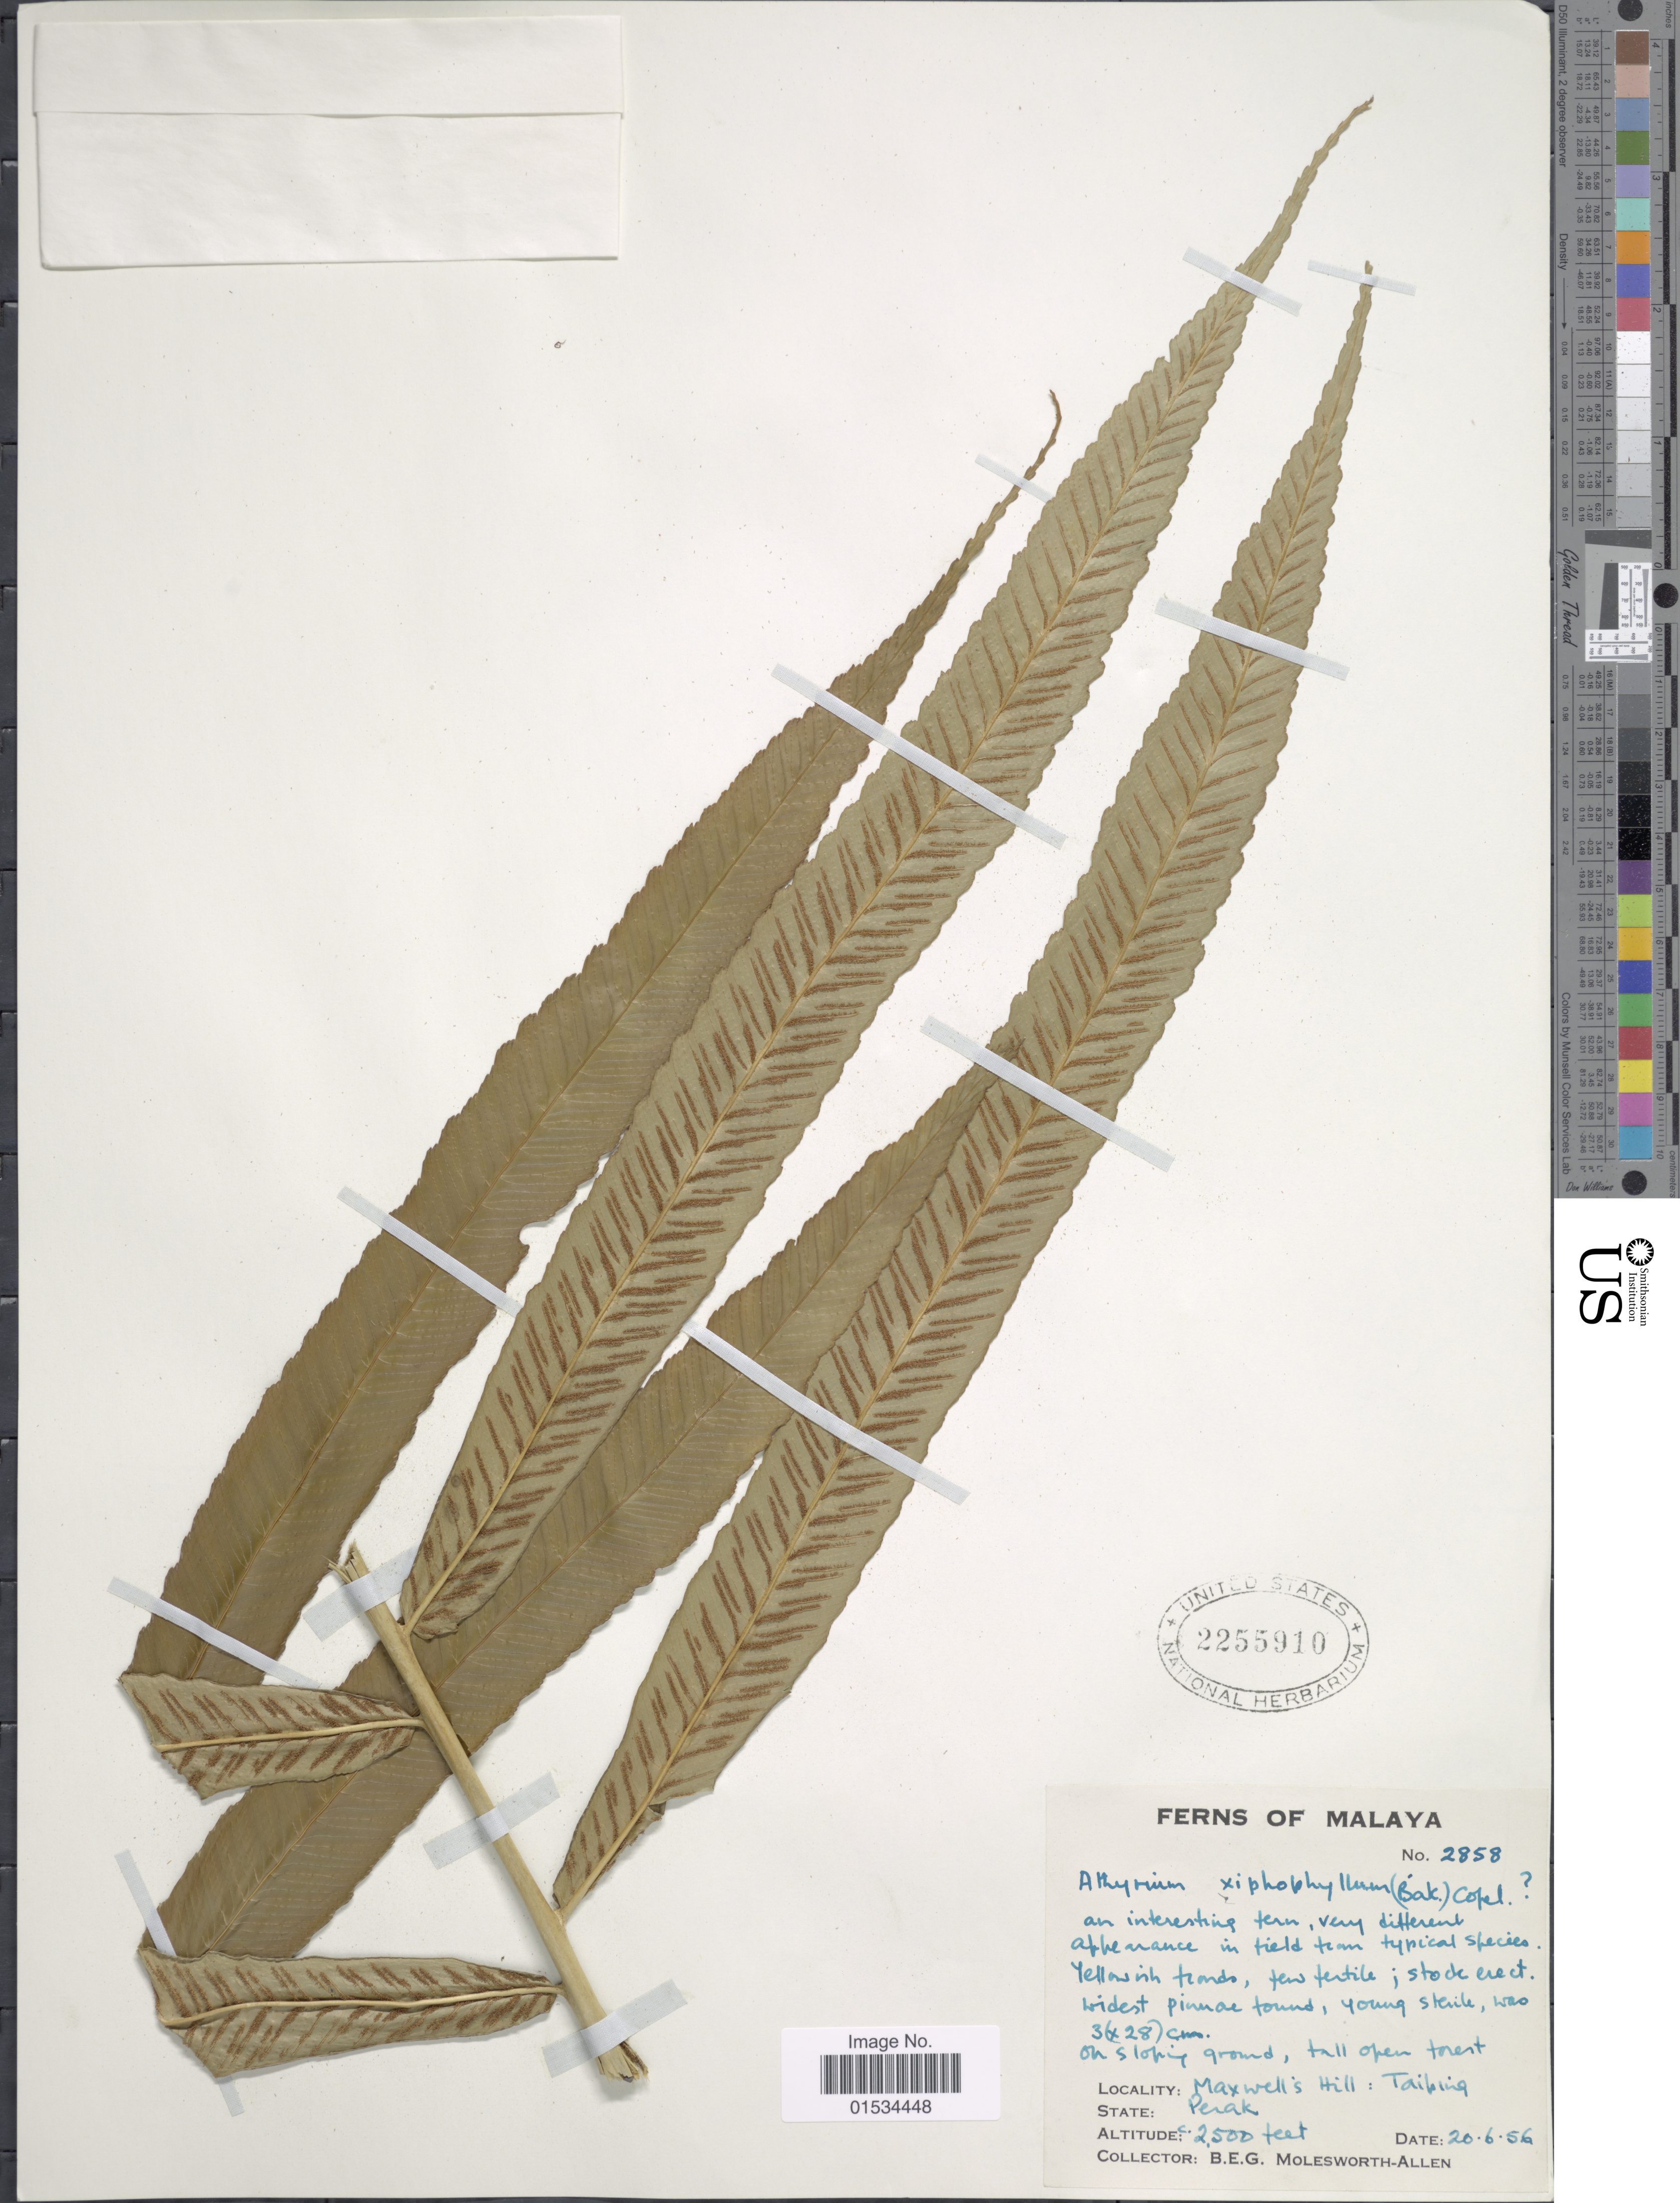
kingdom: Plantae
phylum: Tracheophyta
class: Polypodiopsida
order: Polypodiales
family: Athyriaceae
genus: Diplazium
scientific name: Diplazium xiphophyllum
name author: (Baker) C. Chr.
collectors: B. E. G. Molesworth-Allen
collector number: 2858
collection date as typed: Transcribed d/m/y: 20/6/56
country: Malaysia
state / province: Perak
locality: Maxwell's Hill: Taiping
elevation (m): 762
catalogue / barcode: US 2255910